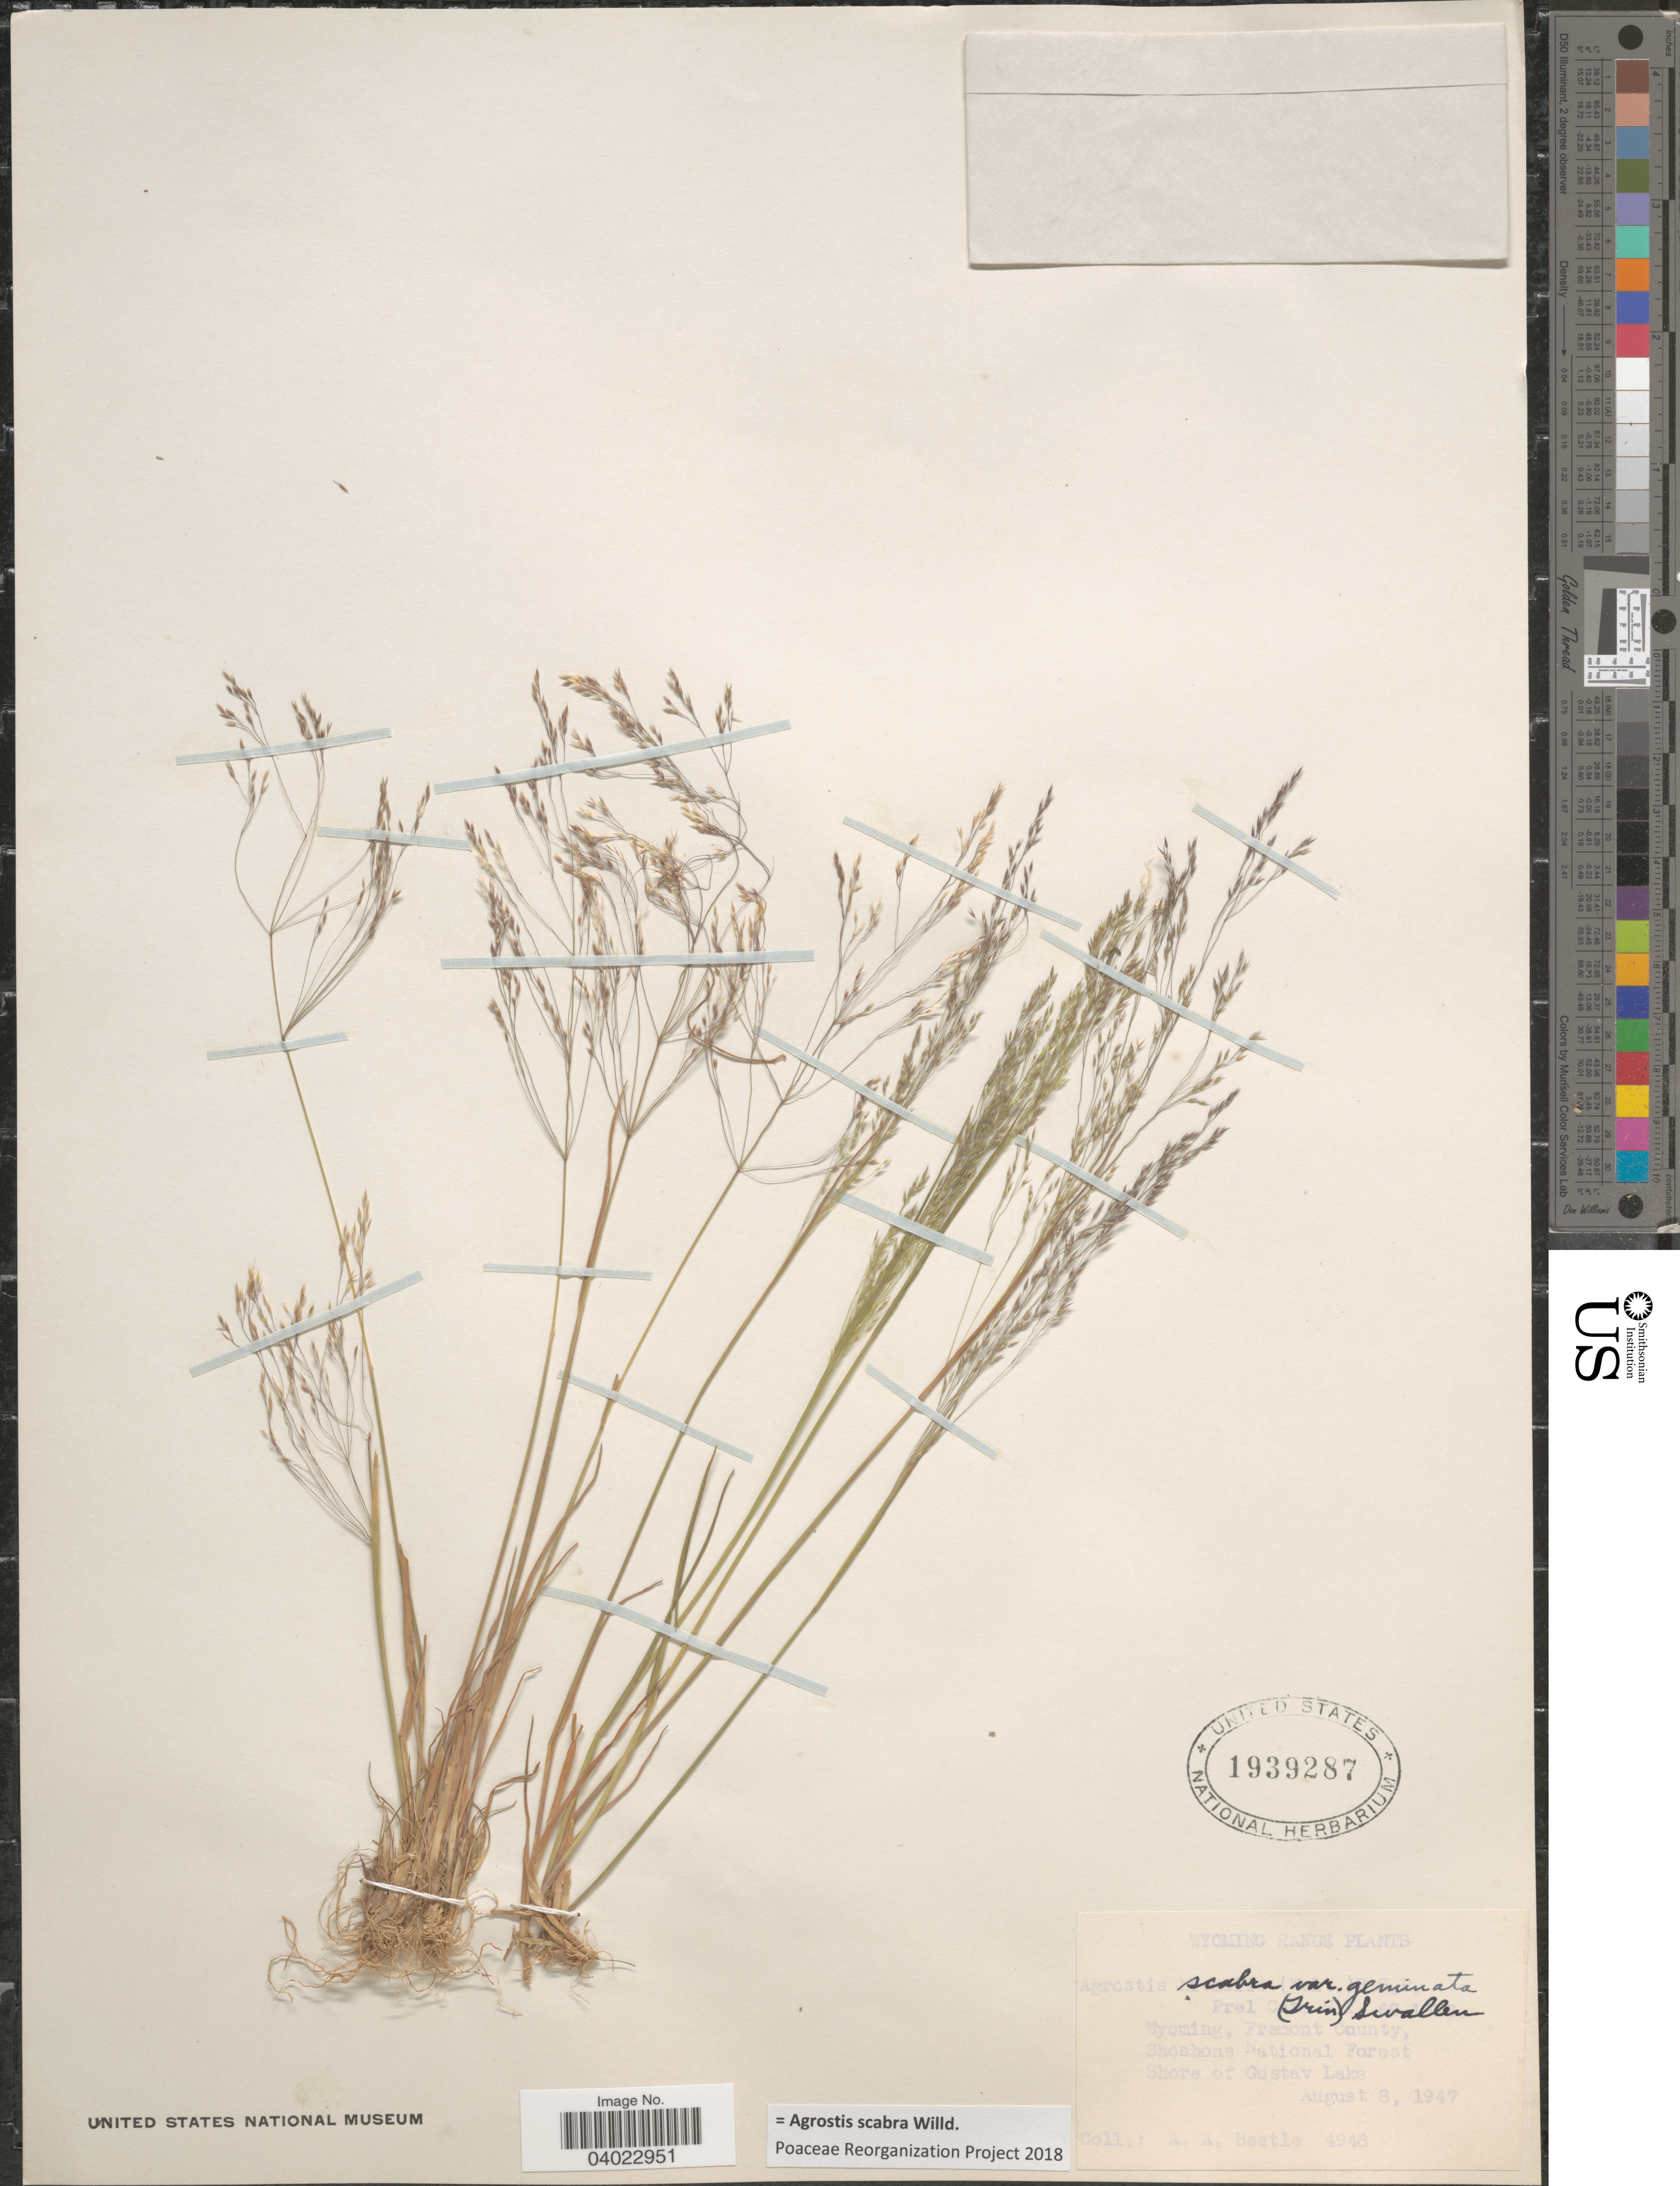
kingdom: Plantae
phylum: Tracheophyta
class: Liliopsida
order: Poales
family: Poaceae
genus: Agrostis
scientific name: Agrostis scabra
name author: Willd.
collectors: A. A. Beetle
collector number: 4948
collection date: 1947-08-08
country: United States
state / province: Wyoming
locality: Wyoming Range. Fremont County, Shoshone National Forest. Shore of Gustav Lake.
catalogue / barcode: US 1939287